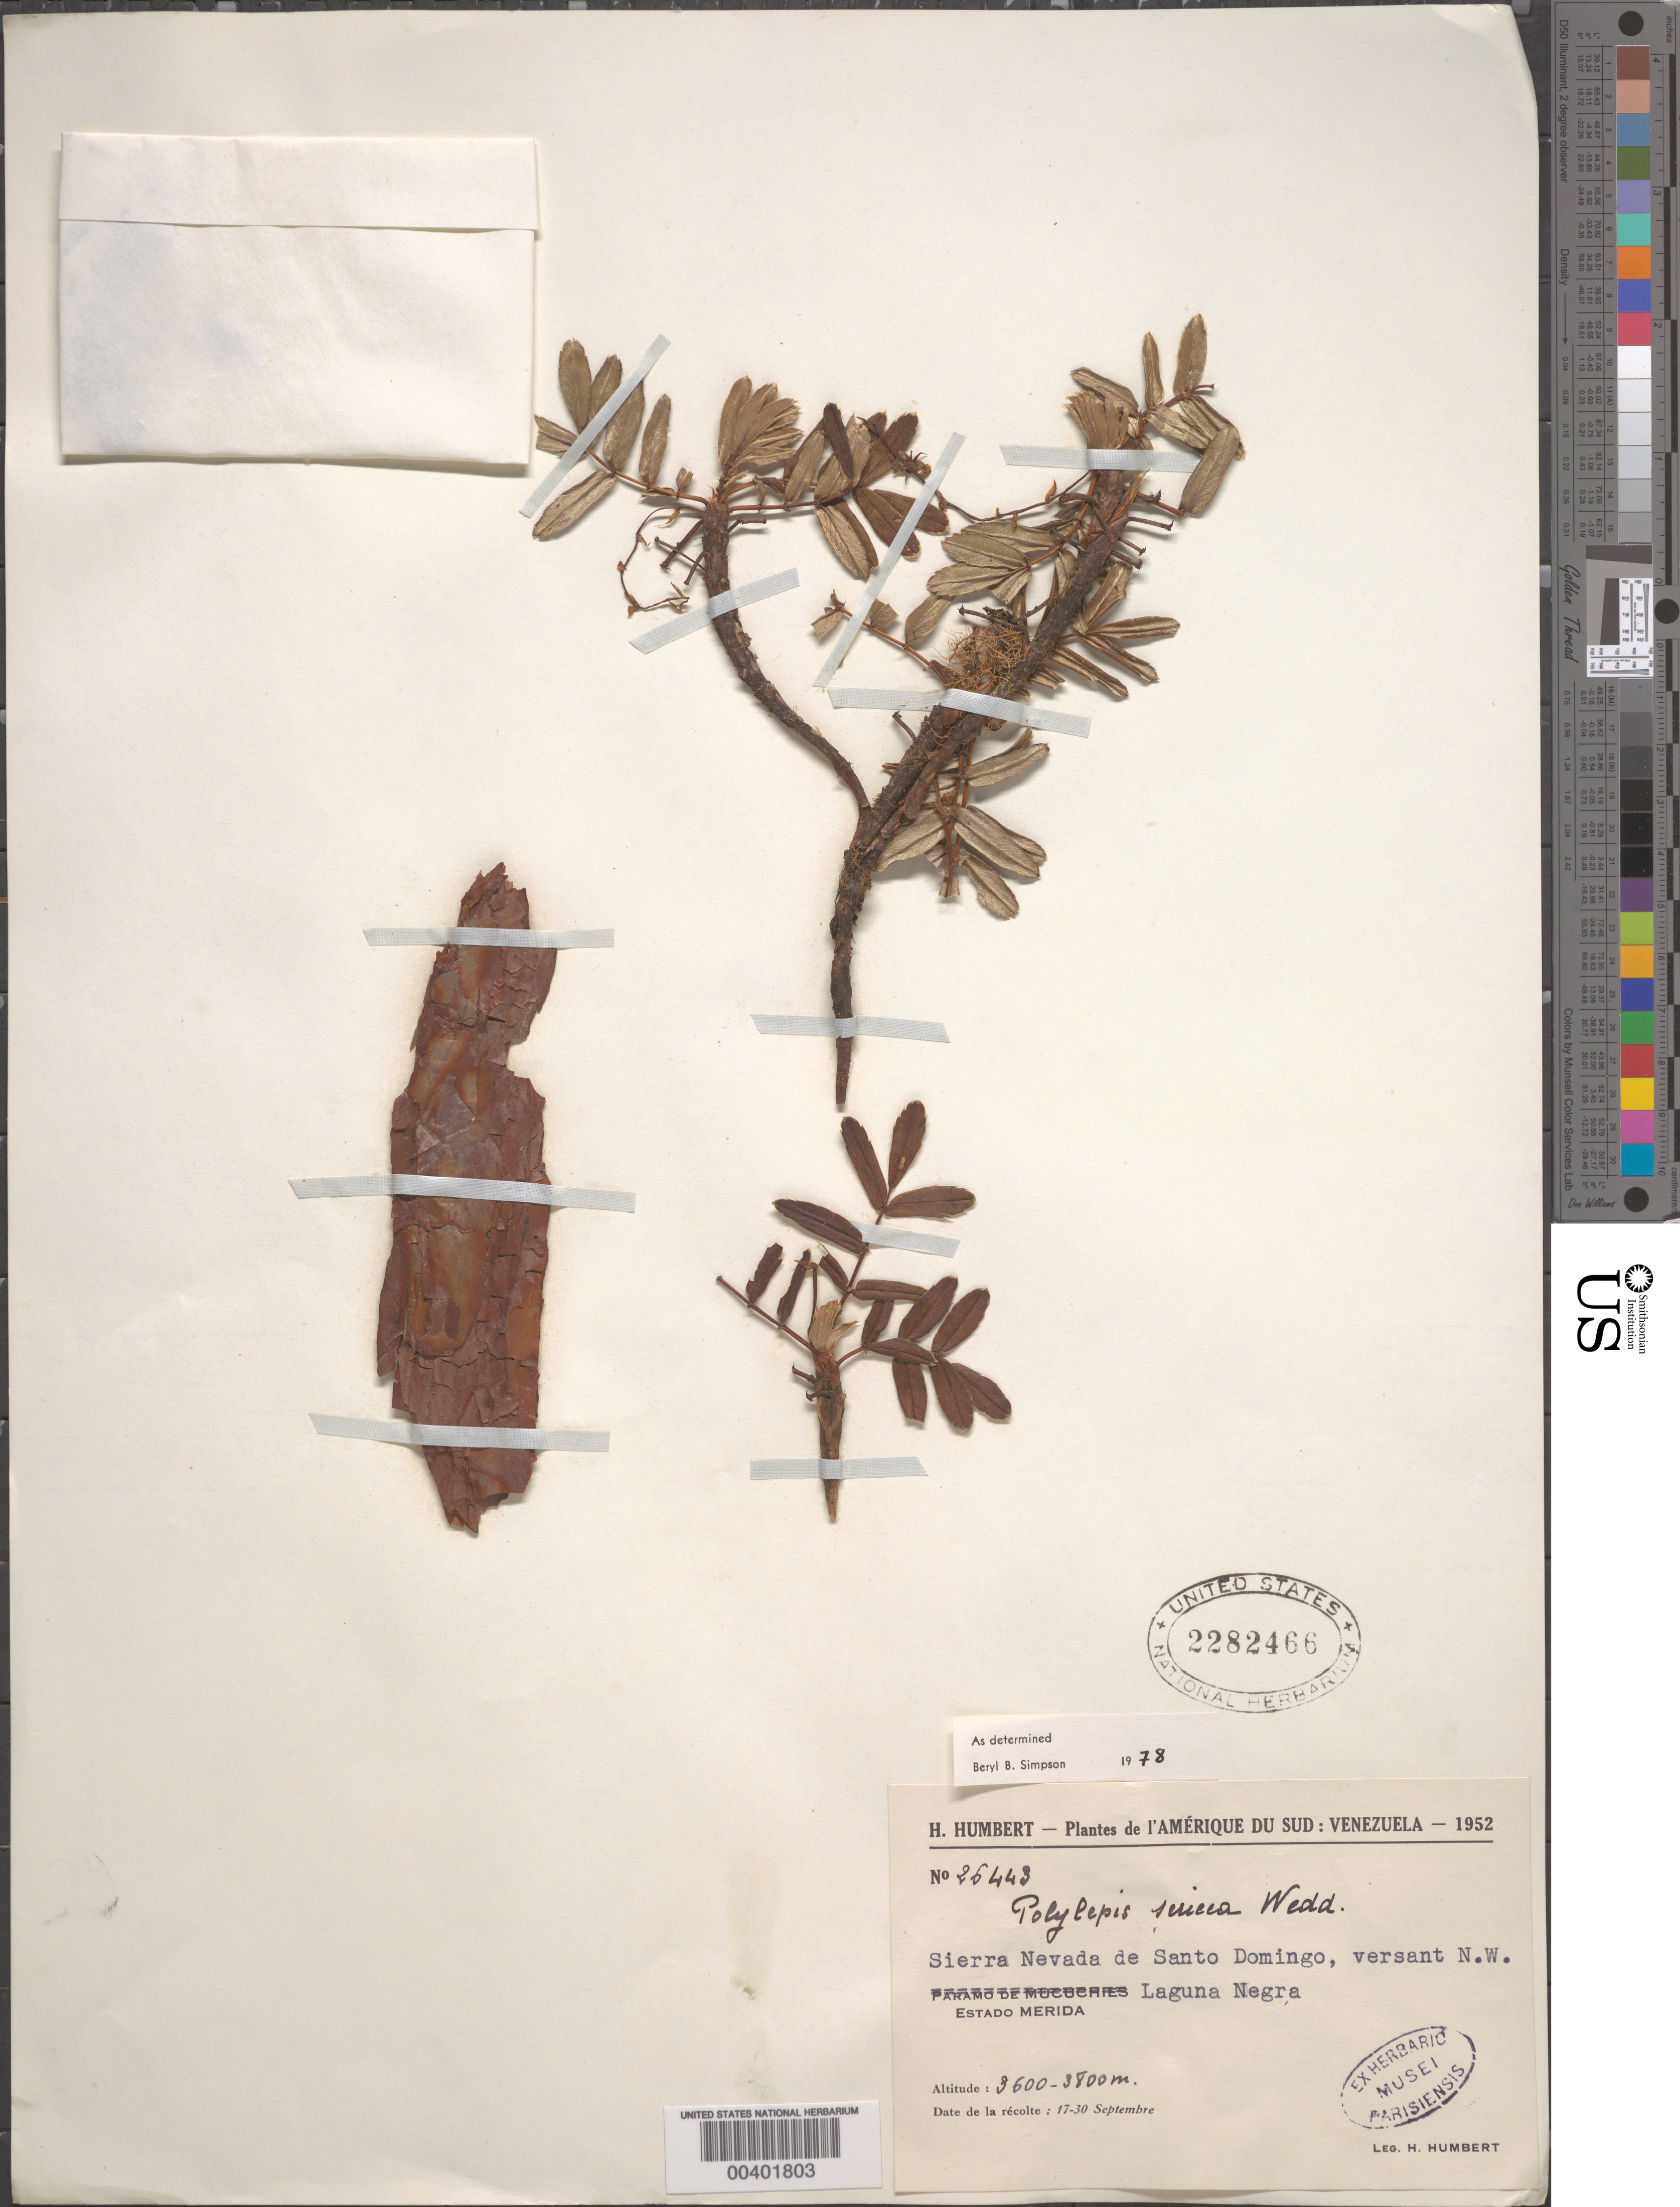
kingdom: Plantae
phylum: Tracheophyta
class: Magnoliopsida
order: Rosales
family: Rosaceae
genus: Polylepis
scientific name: Polylepis sericea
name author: Wedd.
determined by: Simpson, B.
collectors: H. Humbert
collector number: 26443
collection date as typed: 17 Sep 1930 to 30 Sep 1930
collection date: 1930-09-17/1930-09-30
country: Venezuela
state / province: Mérida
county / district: Libertador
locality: Sierra Nevada de Santo Domingo, versant N.W. Laguna Negra Negra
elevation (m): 3600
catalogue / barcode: US 2282466